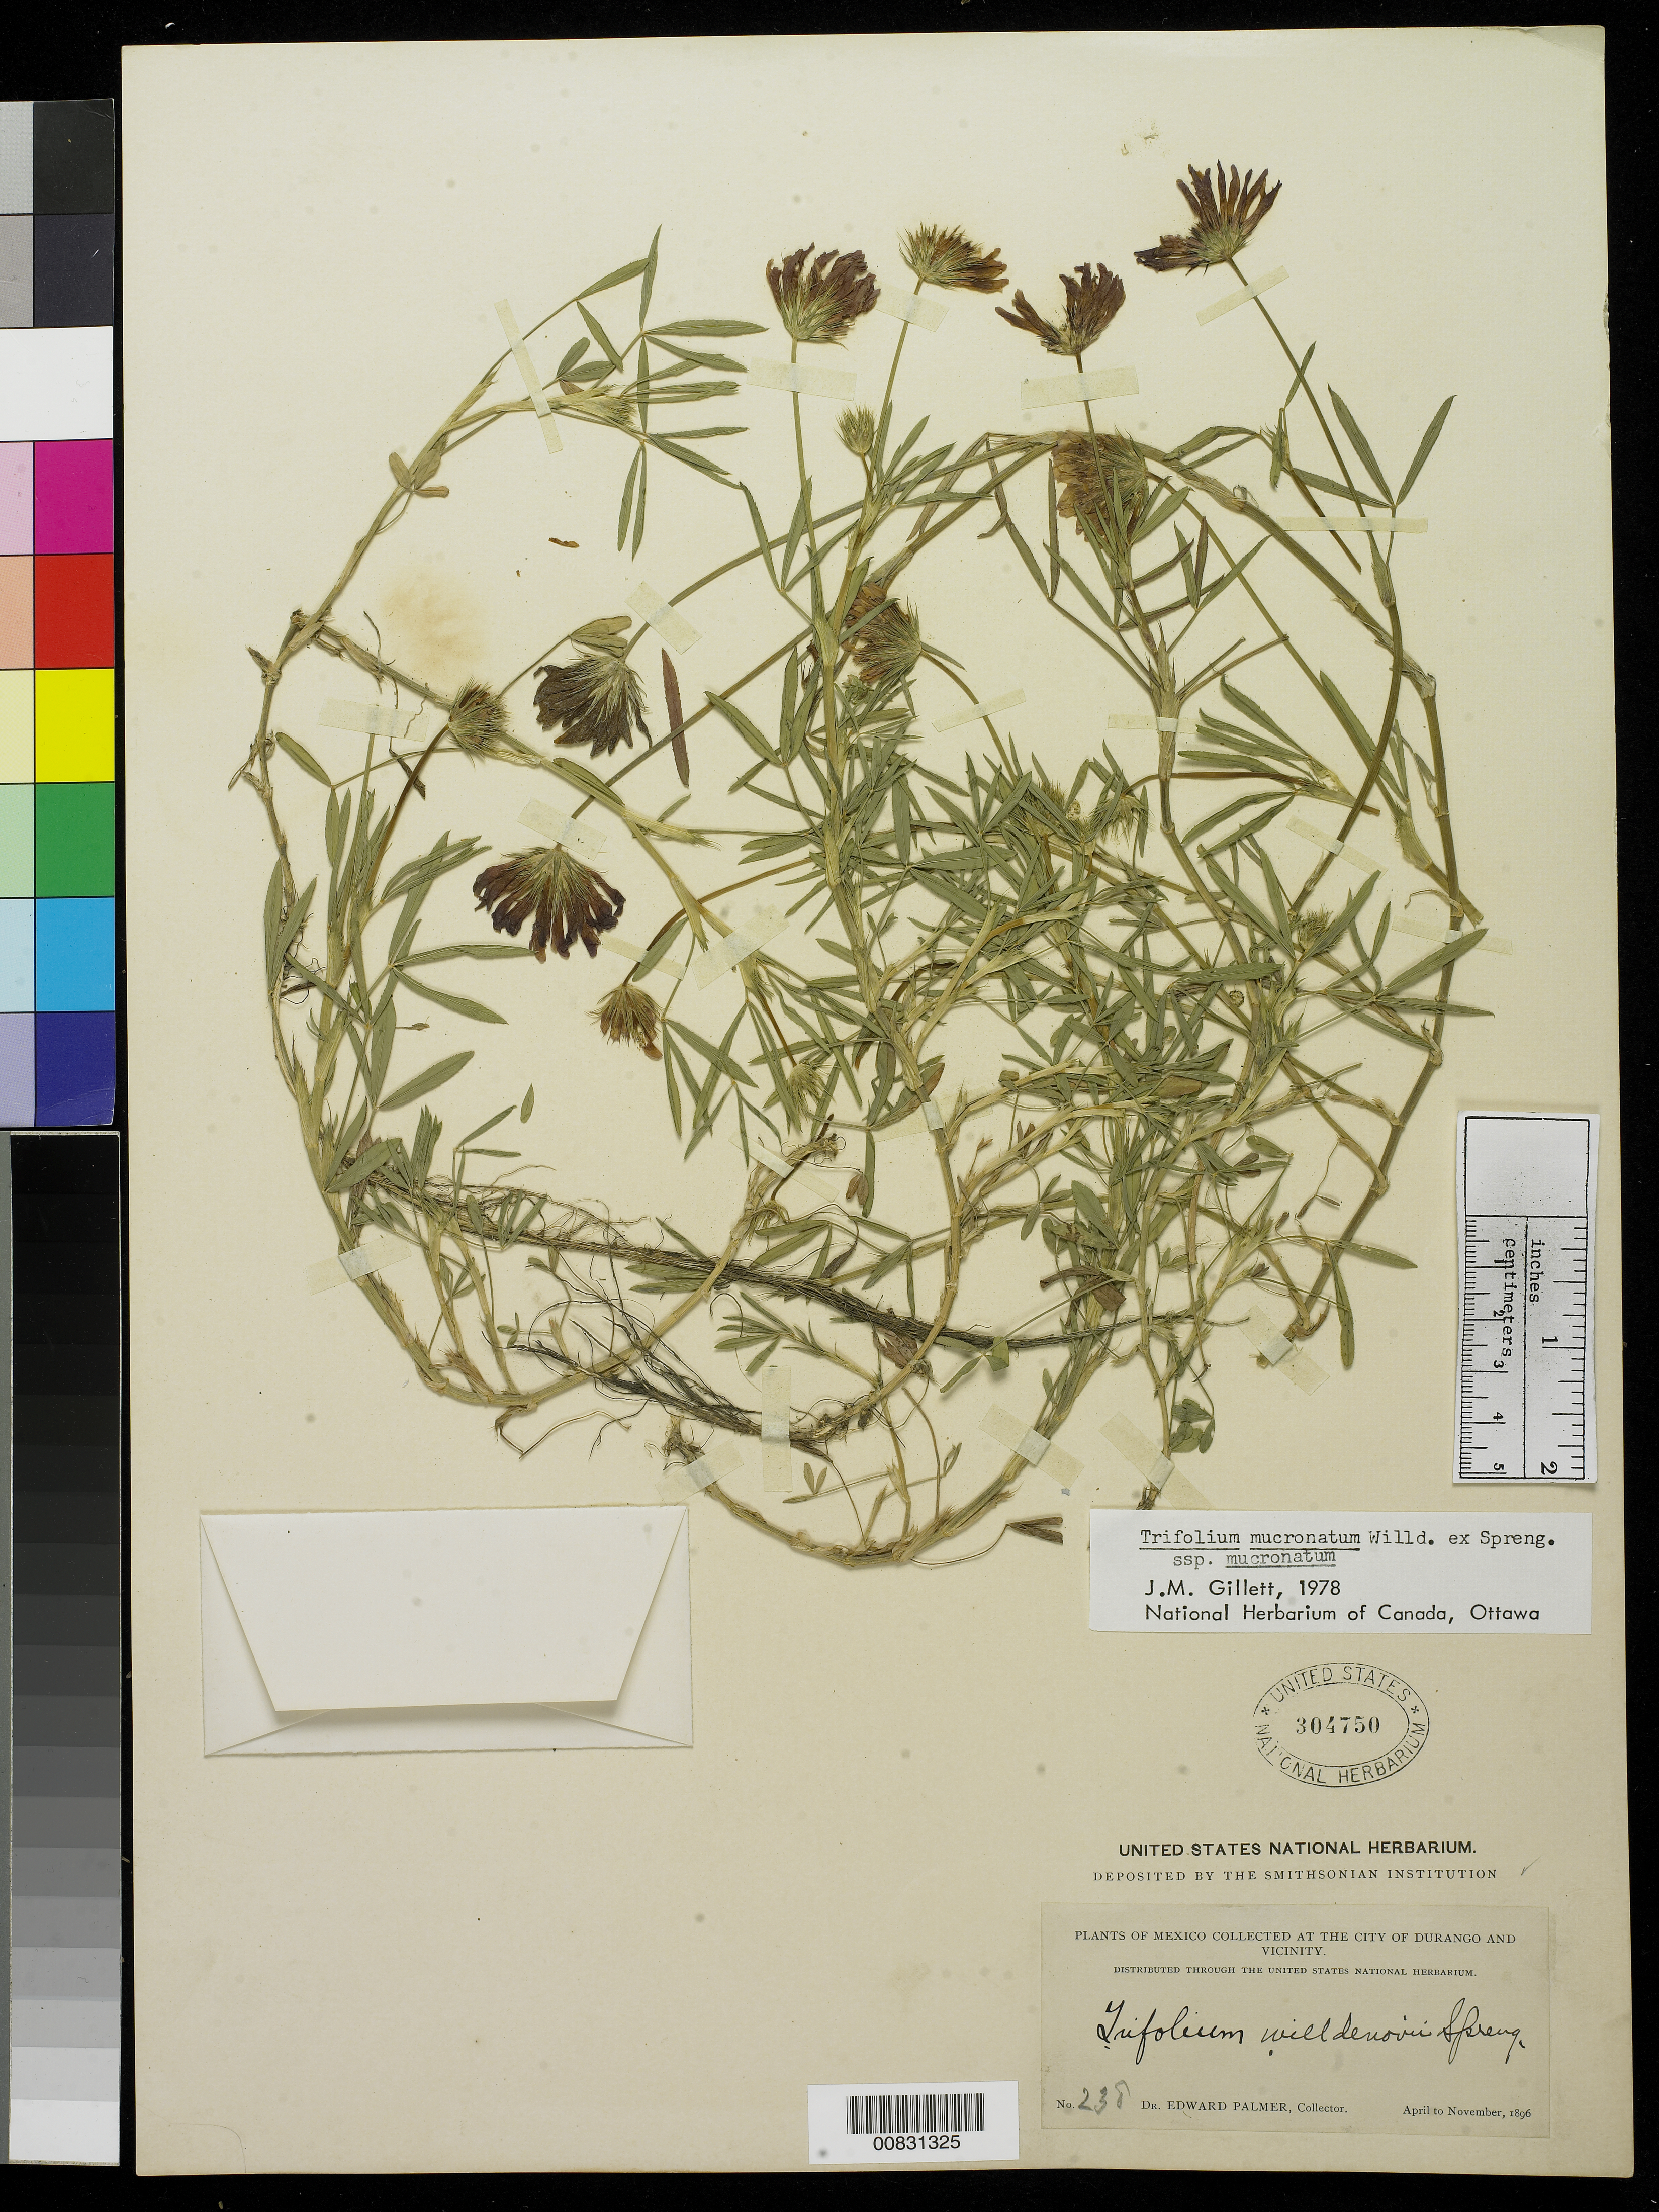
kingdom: Plantae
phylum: Tracheophyta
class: Magnoliopsida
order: Fabales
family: Fabaceae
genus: Trifolium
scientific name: Trifolium mucronatum subsp. mucronatum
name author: Willd. ex Spreng.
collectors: E. Palmer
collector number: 238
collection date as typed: Apr 1896 to -- Nov 1896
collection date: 1896-04/1896-11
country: Mexico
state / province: Durango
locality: City of Durango and vicinity.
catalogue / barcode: US 304750